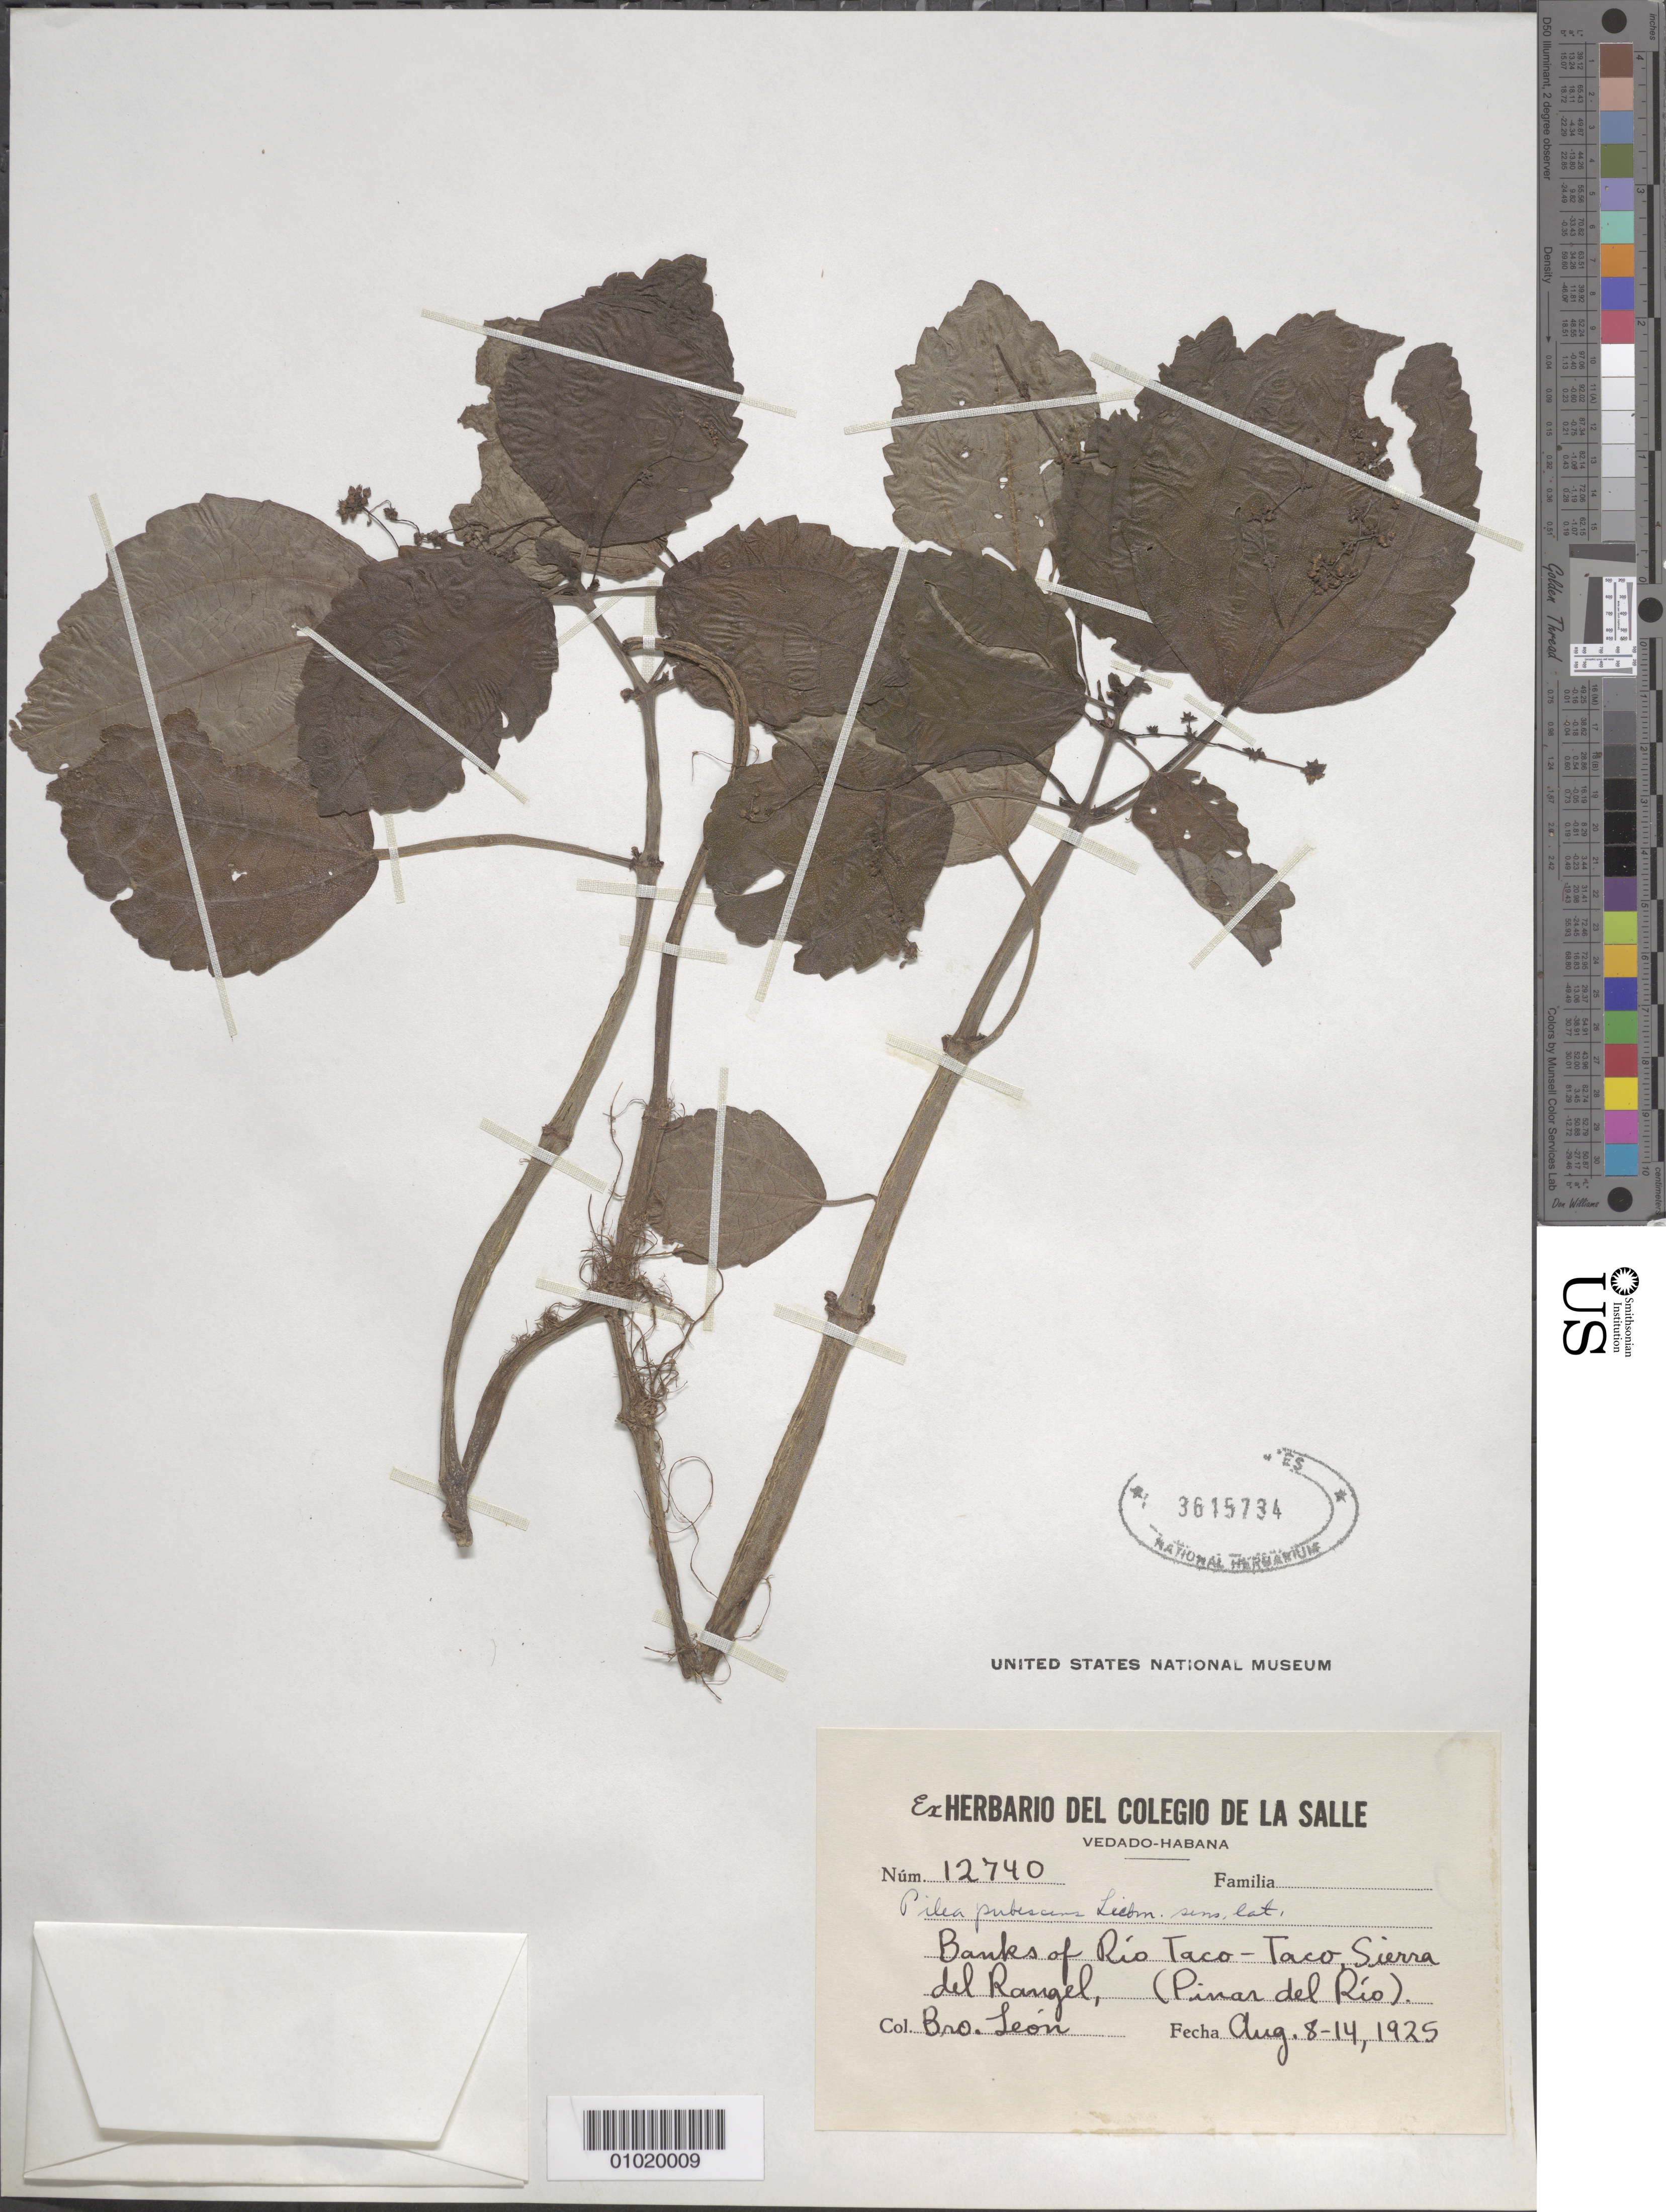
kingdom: Plantae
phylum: Tracheophyta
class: Magnoliopsida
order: Rosales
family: Urticaceae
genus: Pilea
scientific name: Pilea pubescens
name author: Liebm.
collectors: Bro. León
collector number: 12740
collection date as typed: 08 Aug 1925 to 14 Aug 1925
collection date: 1925-08-08/1925-08-14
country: Cuba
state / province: Pinar del Rio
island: Cuba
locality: Banks of Rio Taco-Taco Sierra del Raguel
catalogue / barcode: US 3615734